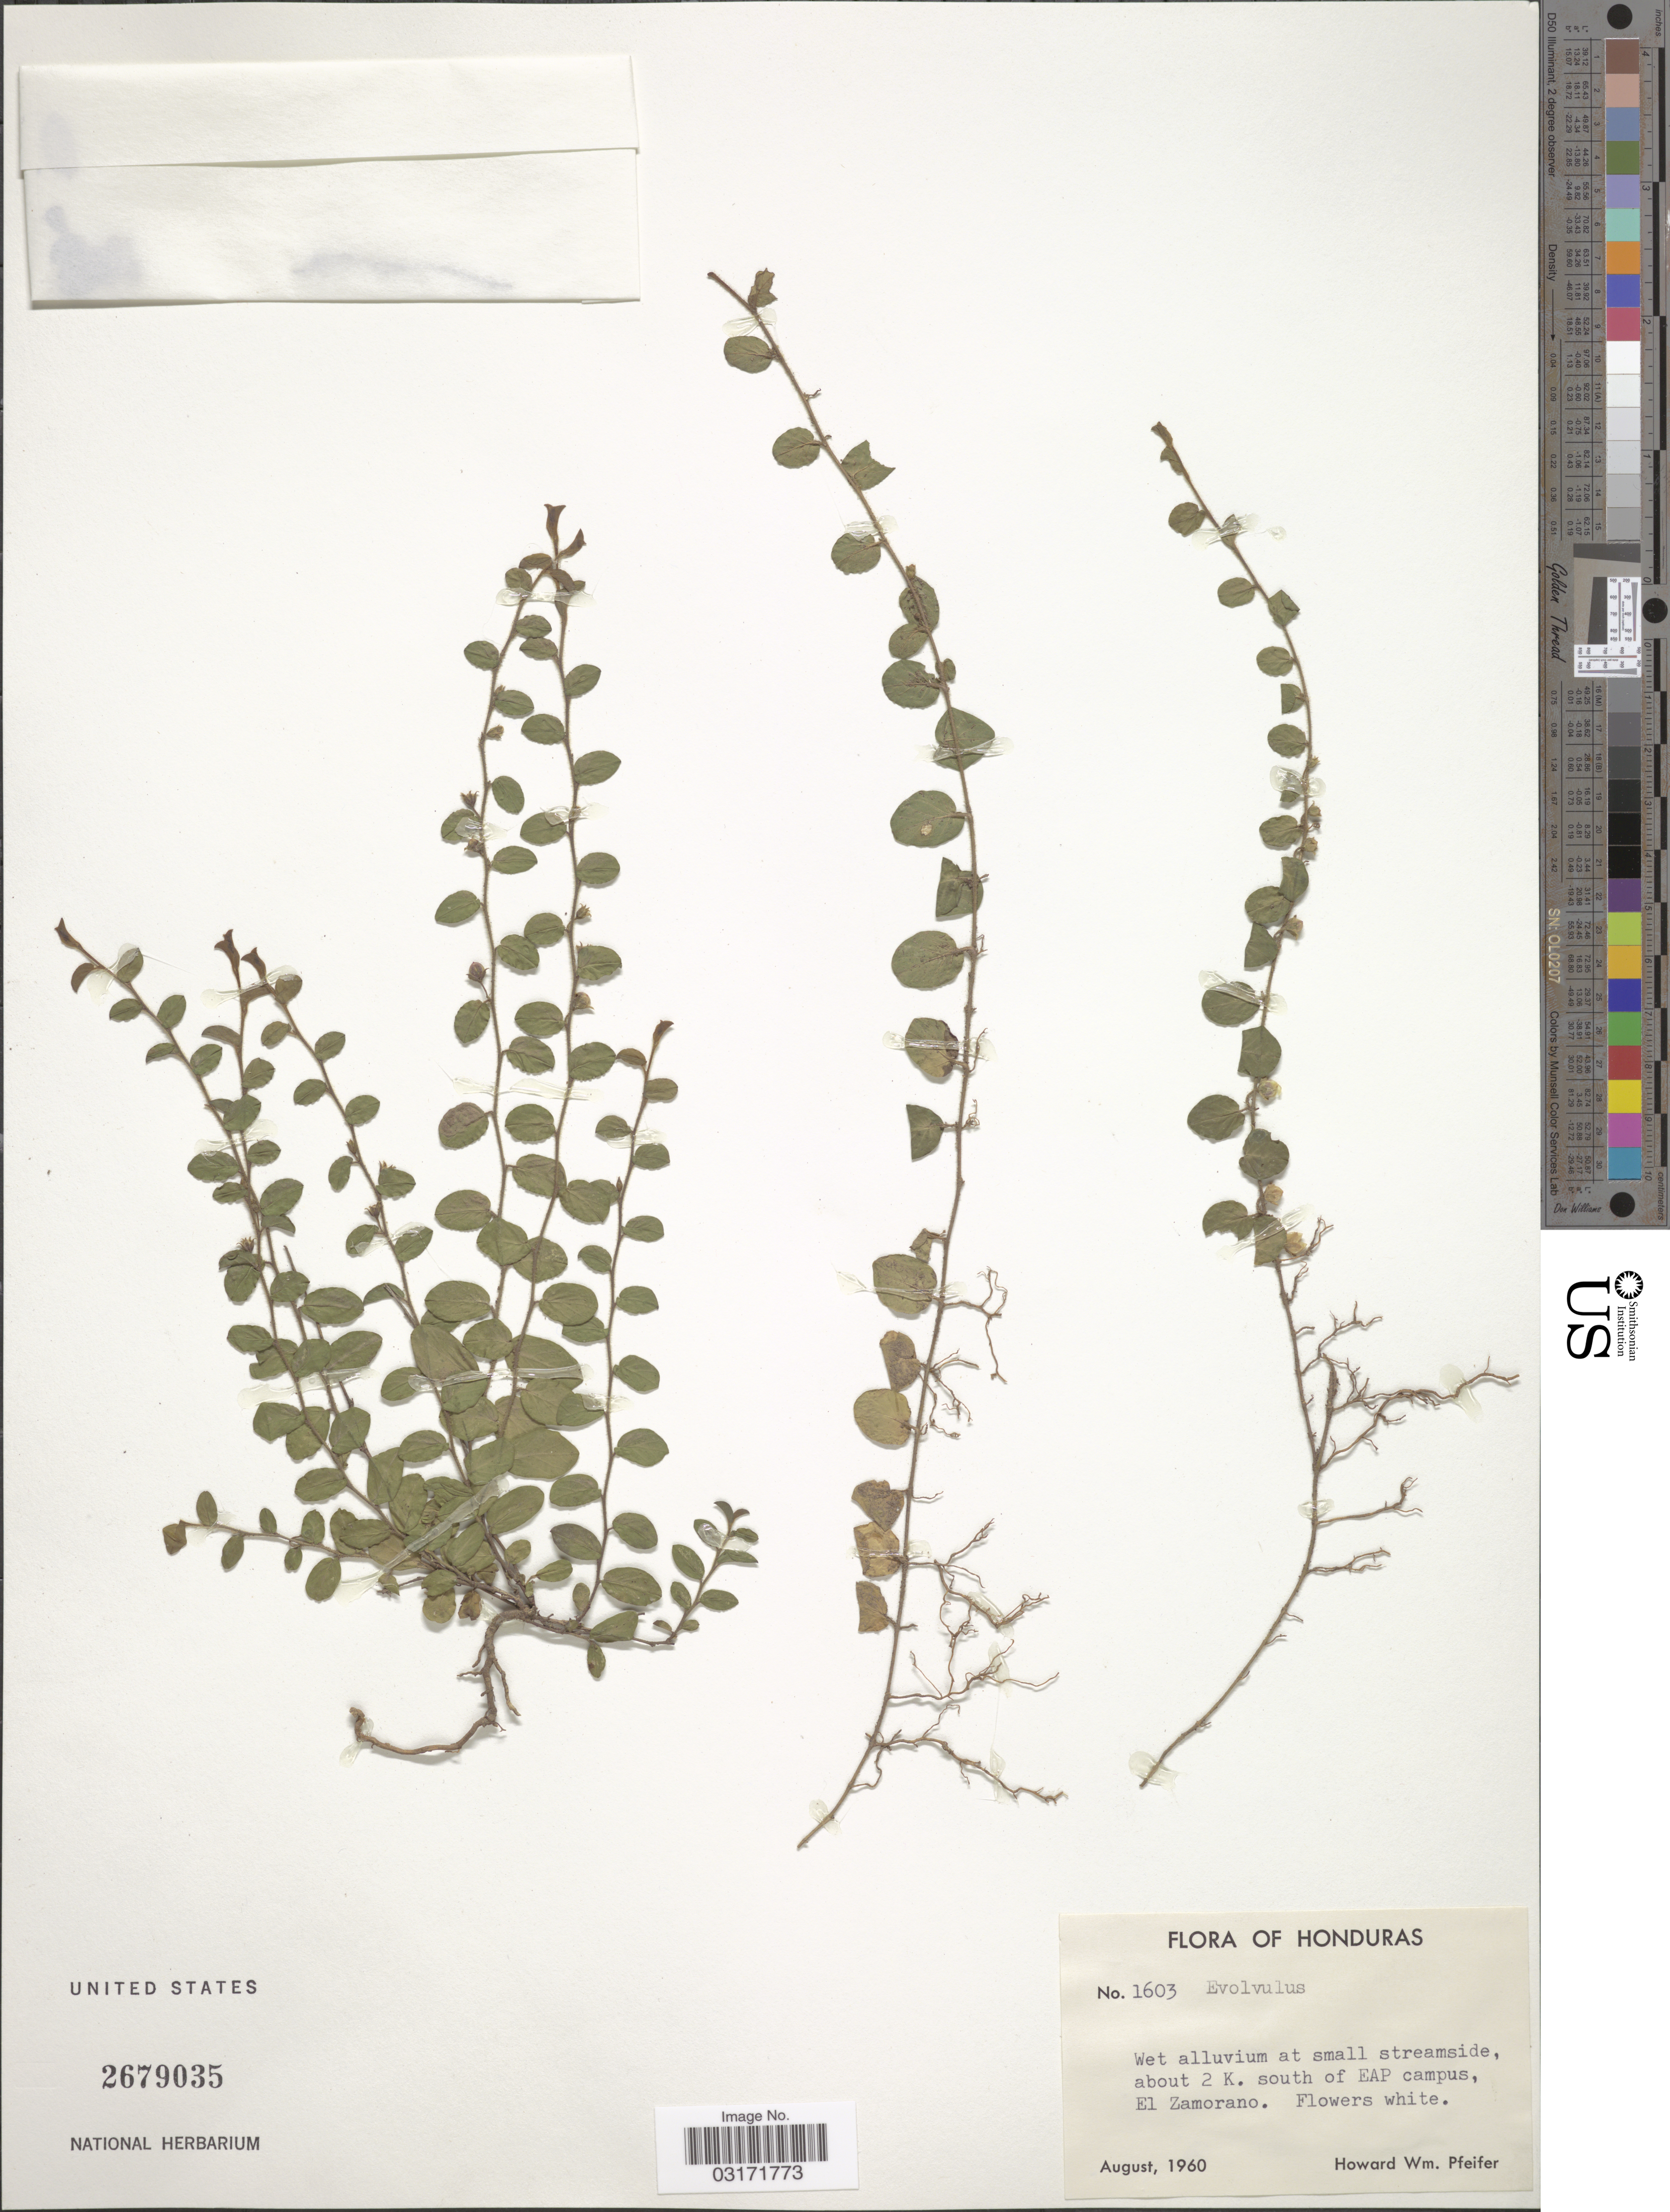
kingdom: Plantae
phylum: Tracheophyta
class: Magnoliopsida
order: Solanales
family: Convolvulaceae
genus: Evolvulus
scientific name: Evolvulus sp.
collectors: H. W. Pfeifer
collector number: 1603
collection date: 1960-08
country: Honduras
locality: About 2 K. south of EAP campus, El Zamorano.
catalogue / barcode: US 2679035